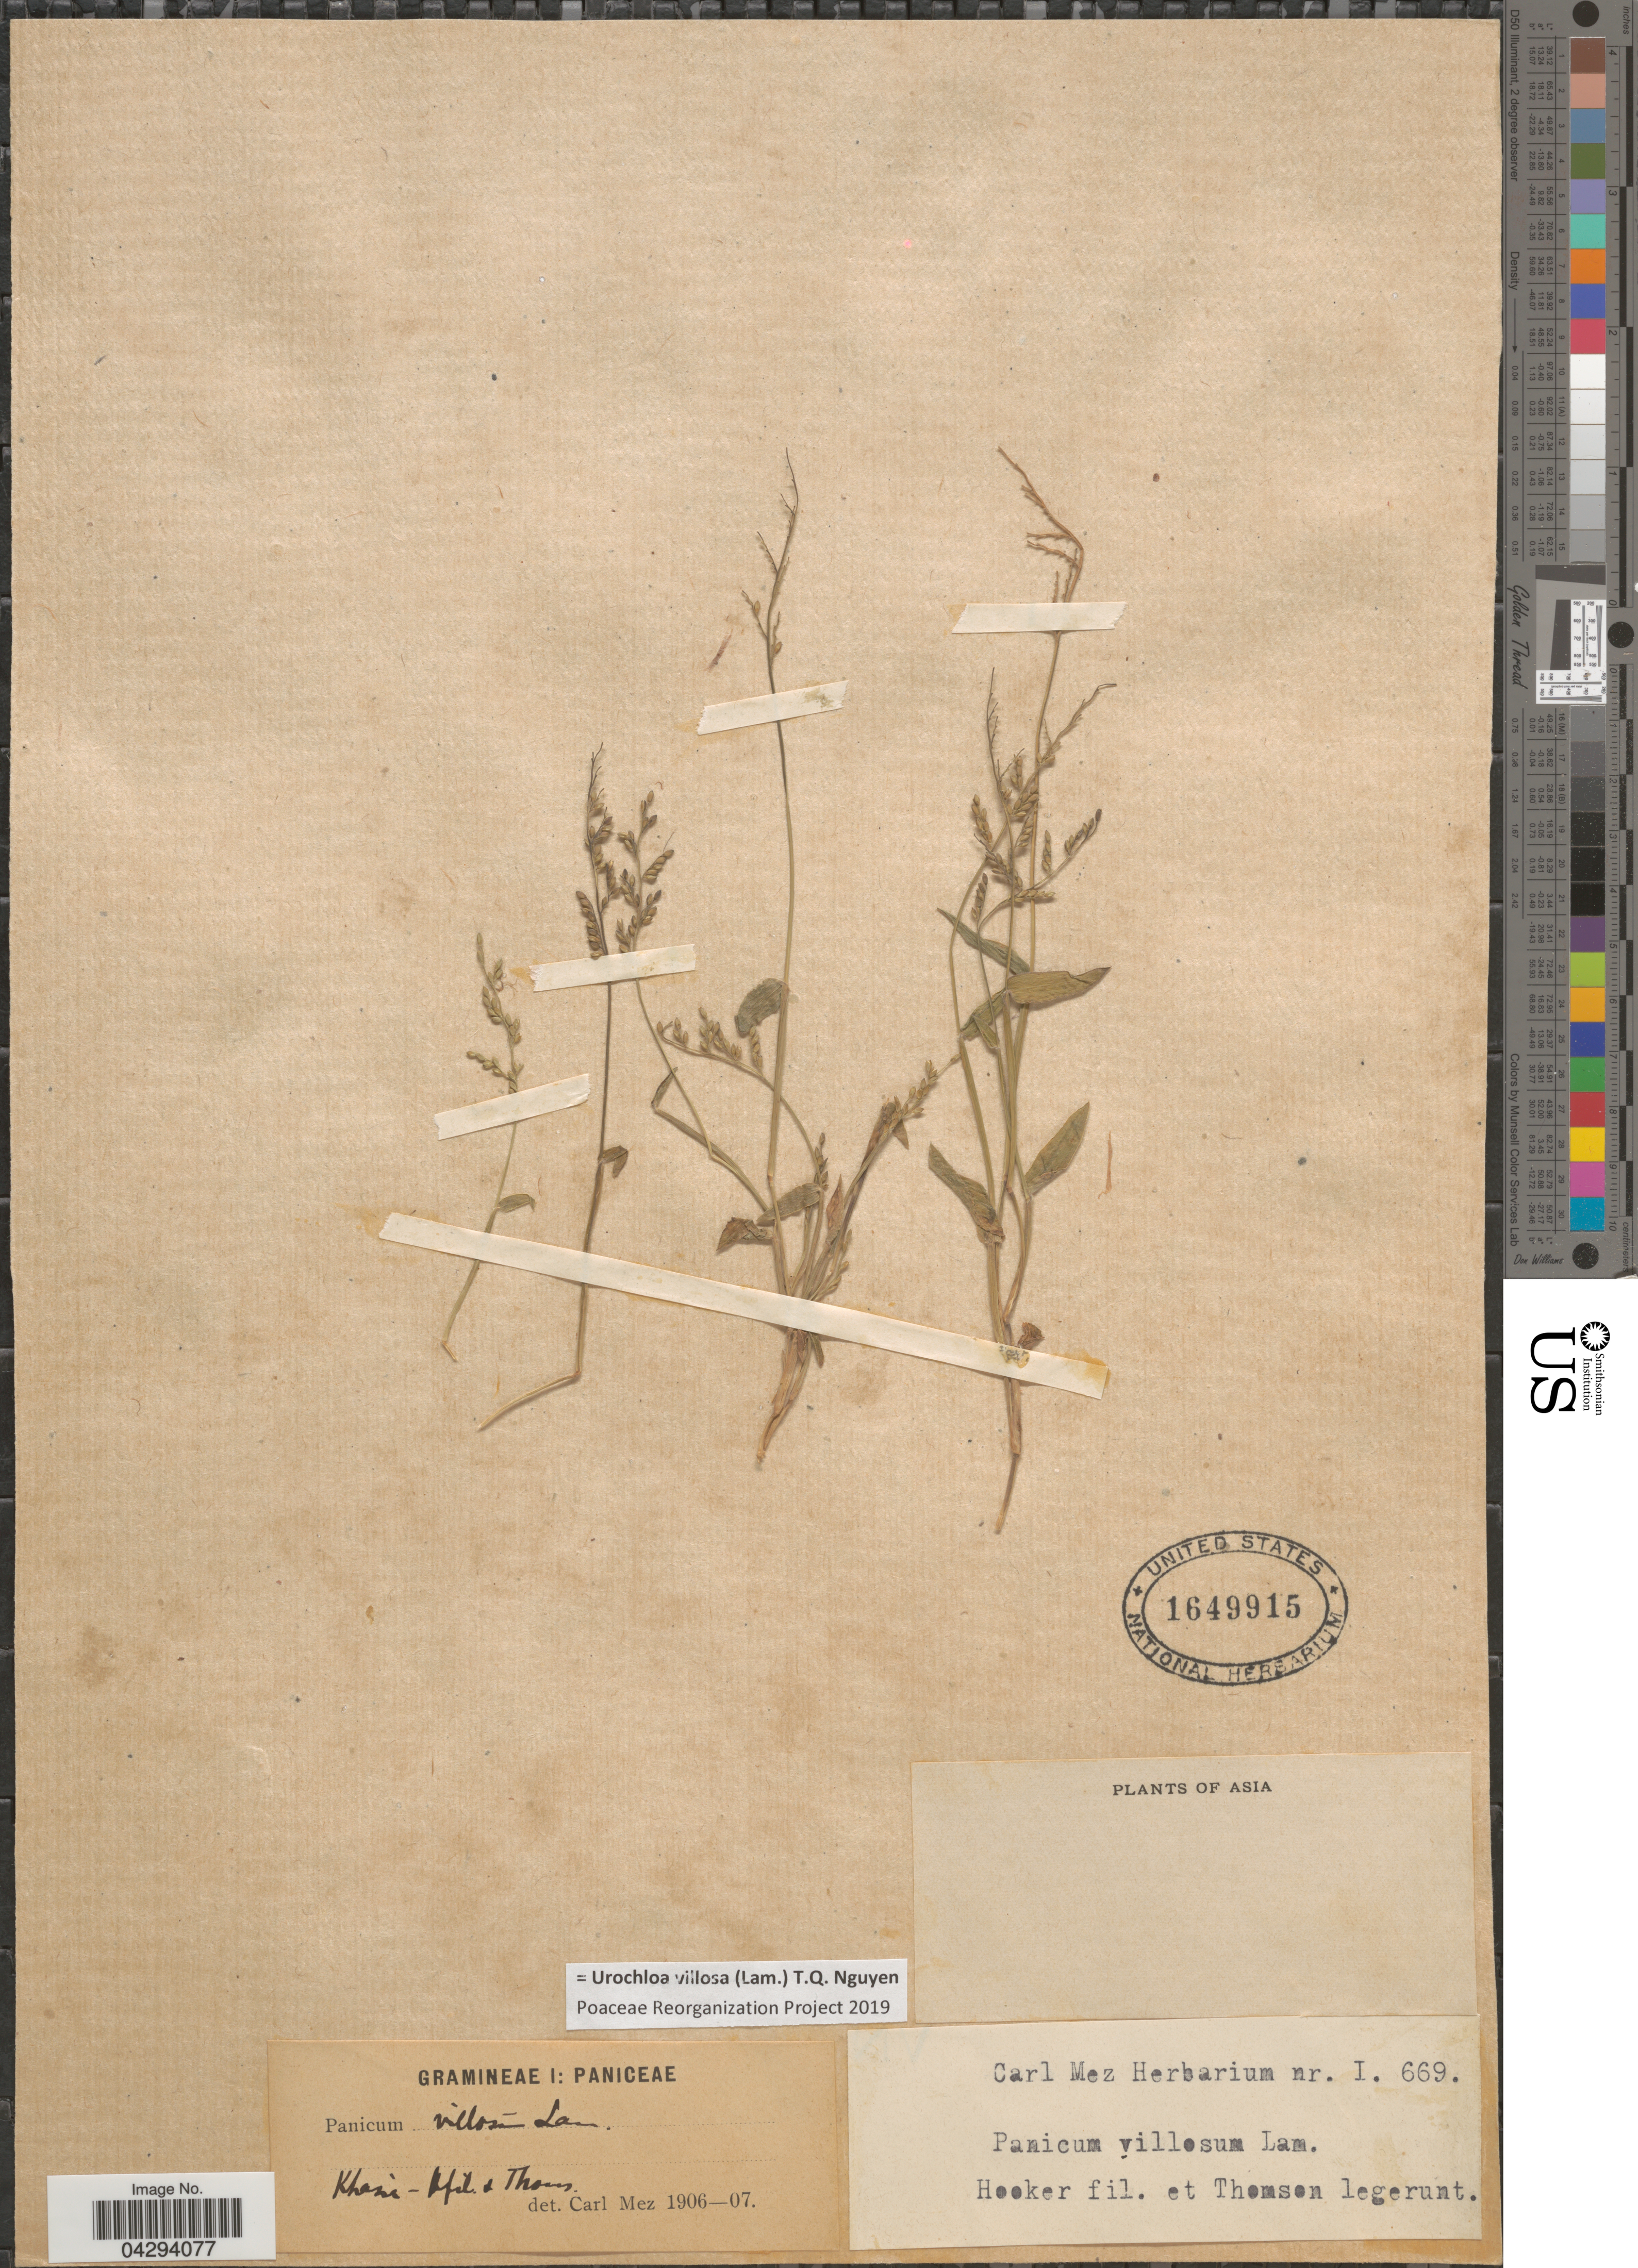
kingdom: Plantae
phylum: Tracheophyta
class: Liliopsida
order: Poales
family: Poaceae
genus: Urochloa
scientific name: Urochloa villosa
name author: (Lam.) T.Q. Nguyen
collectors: -. Hooker & -- Thomson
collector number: I669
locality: Asia.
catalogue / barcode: US 1649915